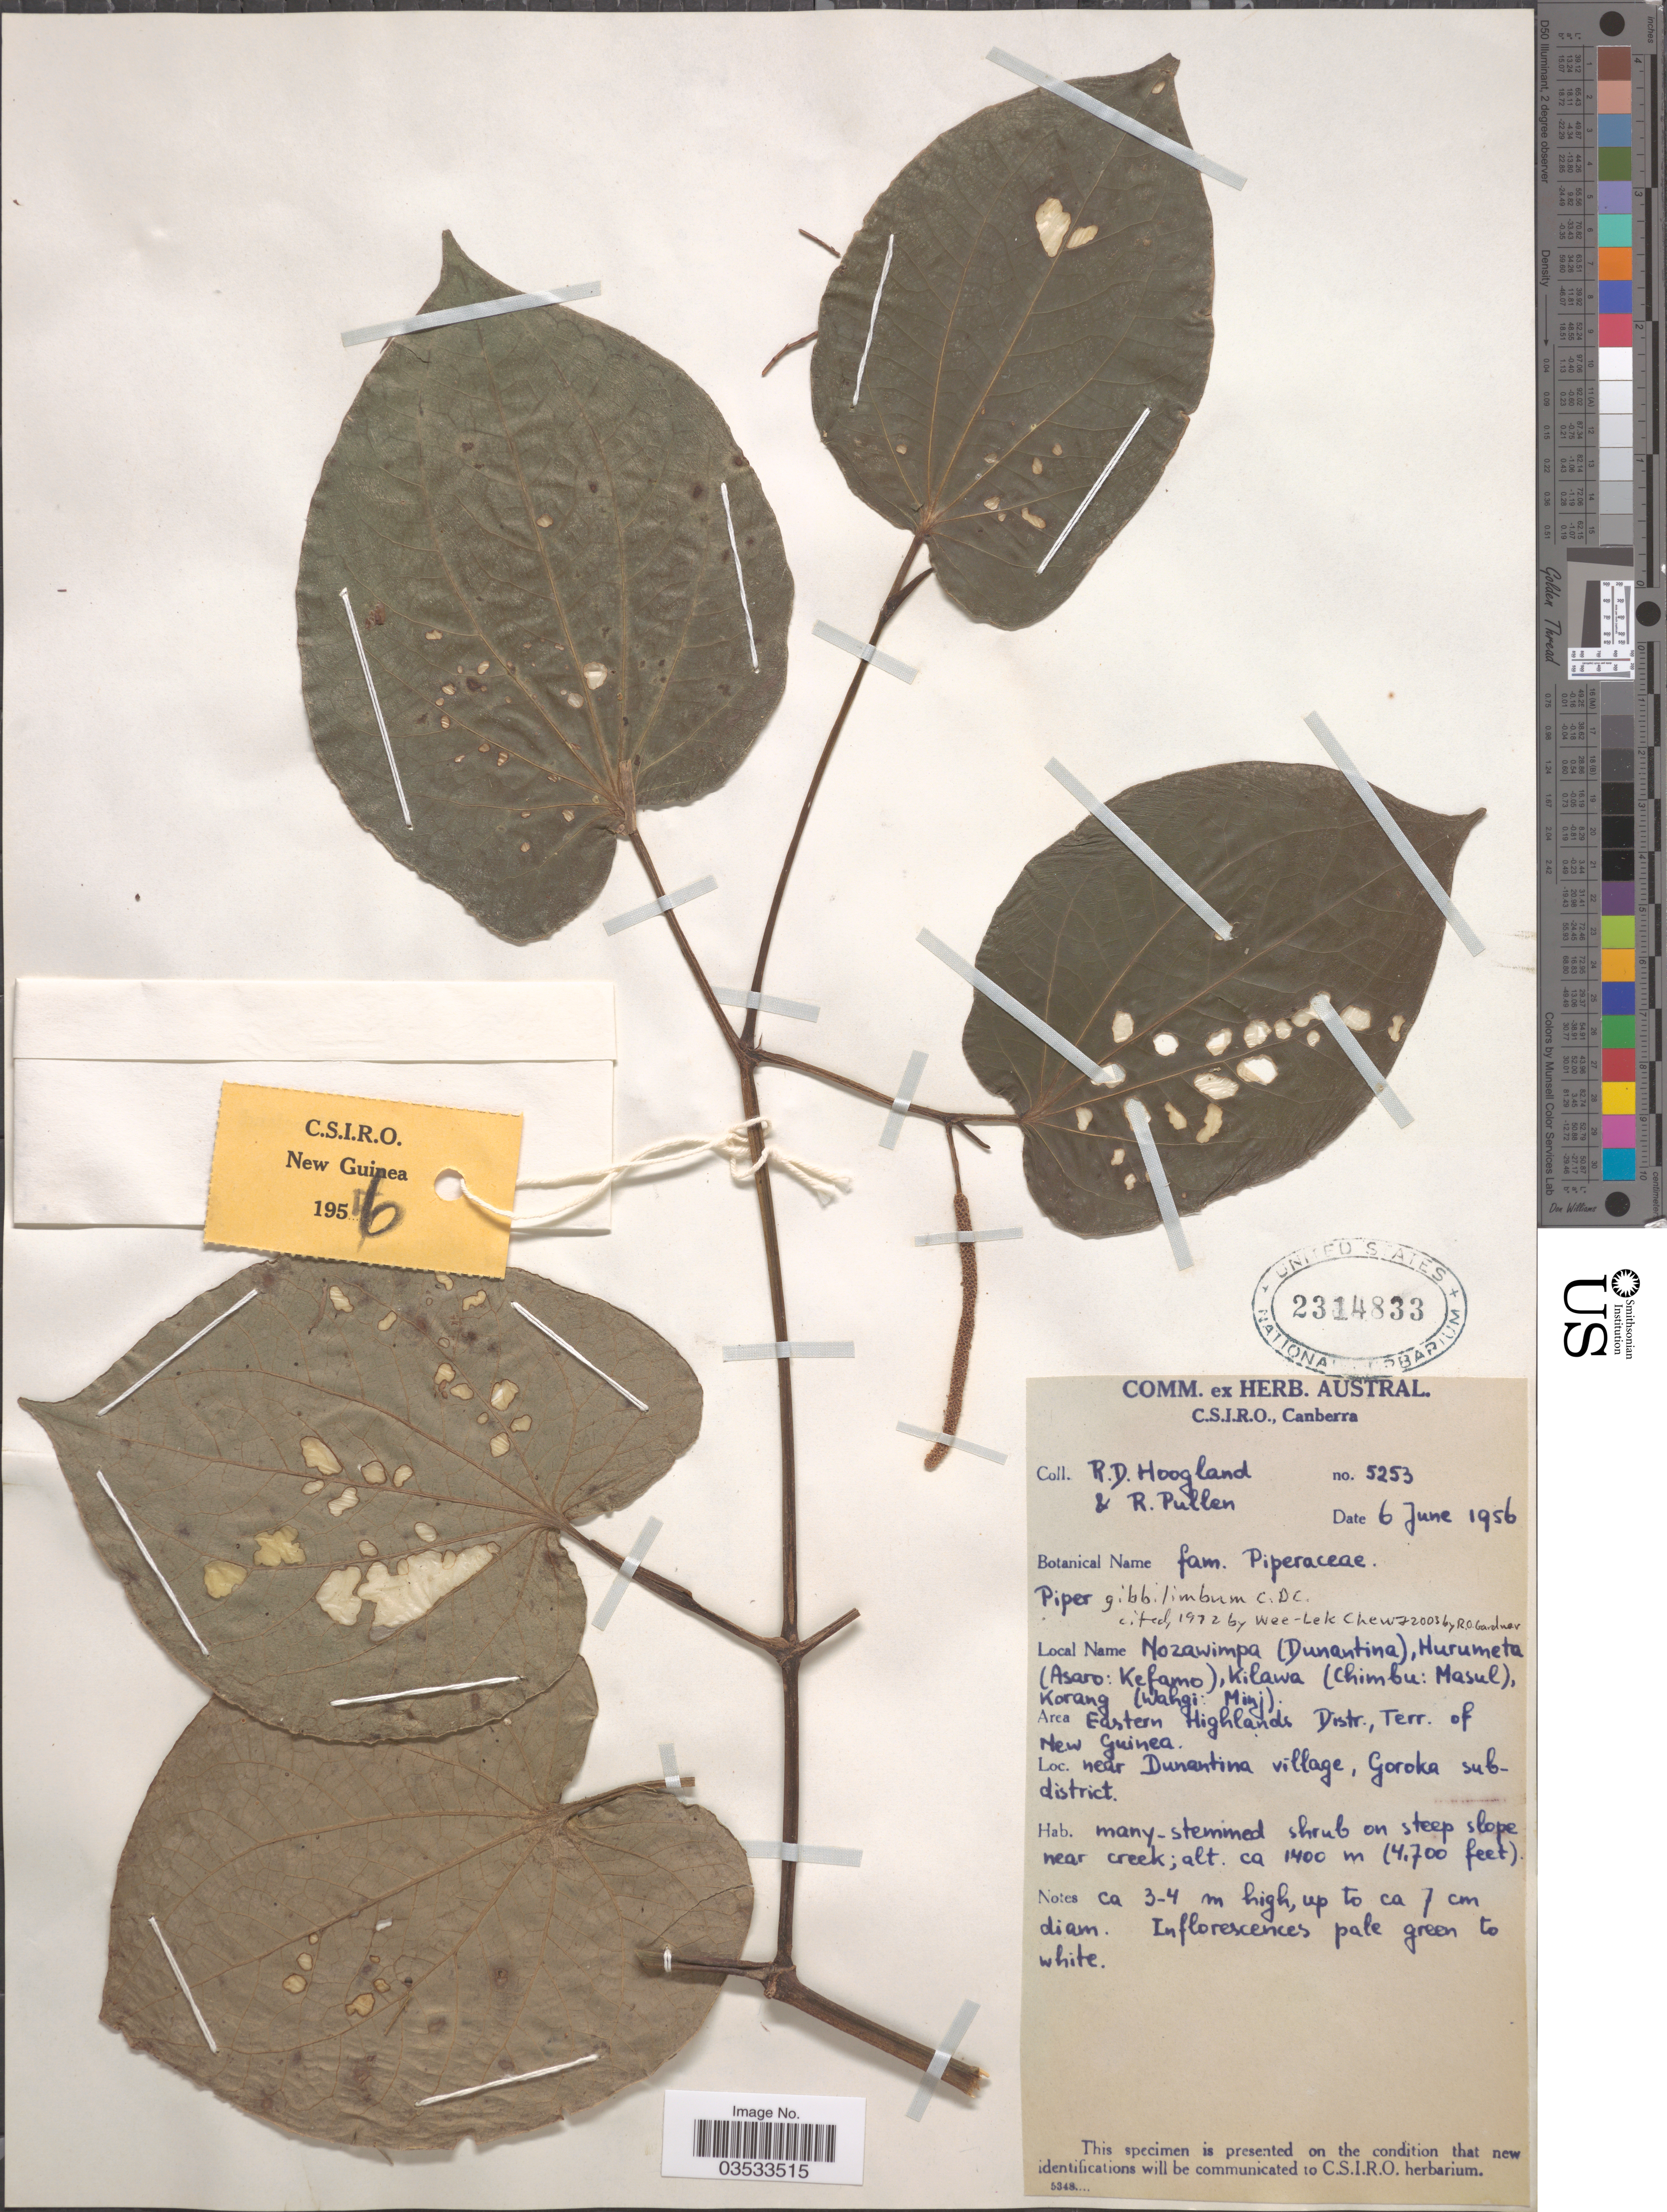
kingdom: Plantae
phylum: Tracheophyta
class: Magnoliopsida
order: Piperales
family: Piperaceae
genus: Piper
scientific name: Piper gibbilimbum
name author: C. DC.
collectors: R. D. Hoogland & R. Pullen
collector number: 5253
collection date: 1956-06-06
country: Papua New Guinea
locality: Area Eastern Highlands Distr., Terr. of New Guinea. Near Dunantina village, Goroka subdistrict.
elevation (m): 1400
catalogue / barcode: US 2314833